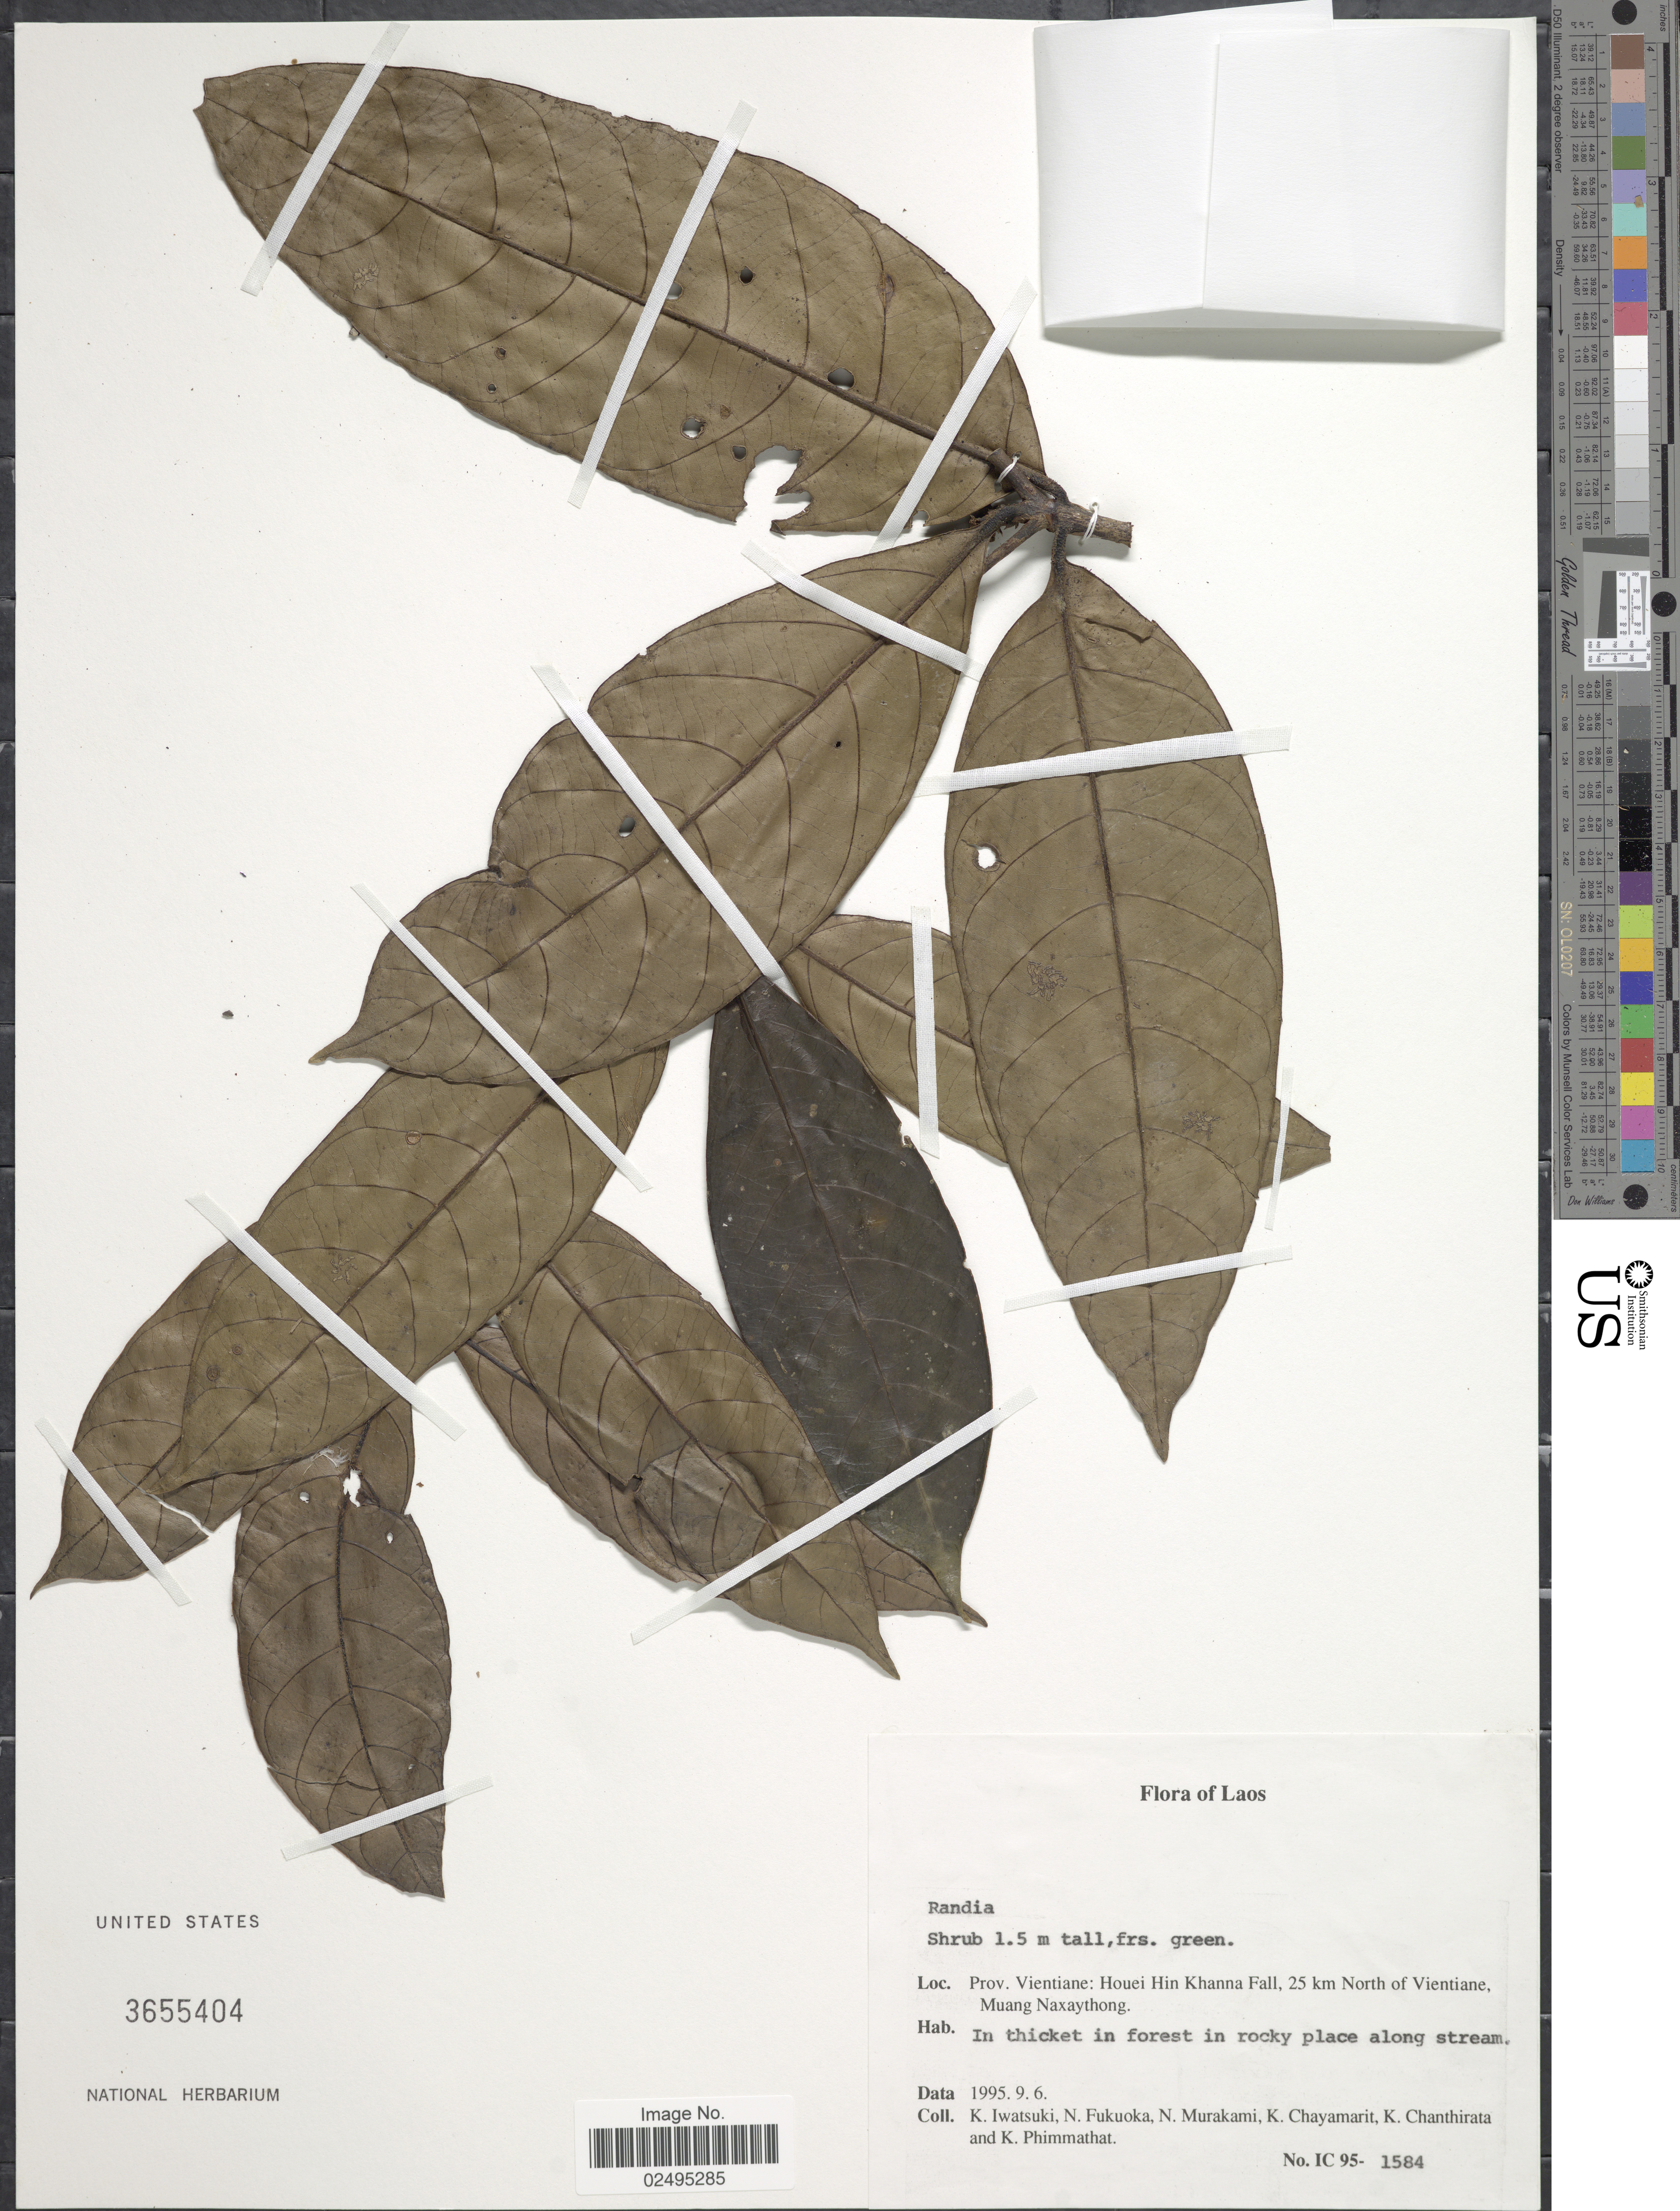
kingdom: Plantae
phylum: Tracheophyta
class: Magnoliopsida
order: Gentianales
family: Rubiaceae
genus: Randia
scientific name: Randia sp.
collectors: K. Iwatsuki, N. Fukuoka, N. Murakami, K. Chayamarit & et al.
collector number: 1584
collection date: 1995-09-06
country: Laos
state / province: Viangchan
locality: Prov. Vietiane: Houei Hin Khanna Fall, 25 km North of Vientiane, Muang Naxaythong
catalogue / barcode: US 3655404